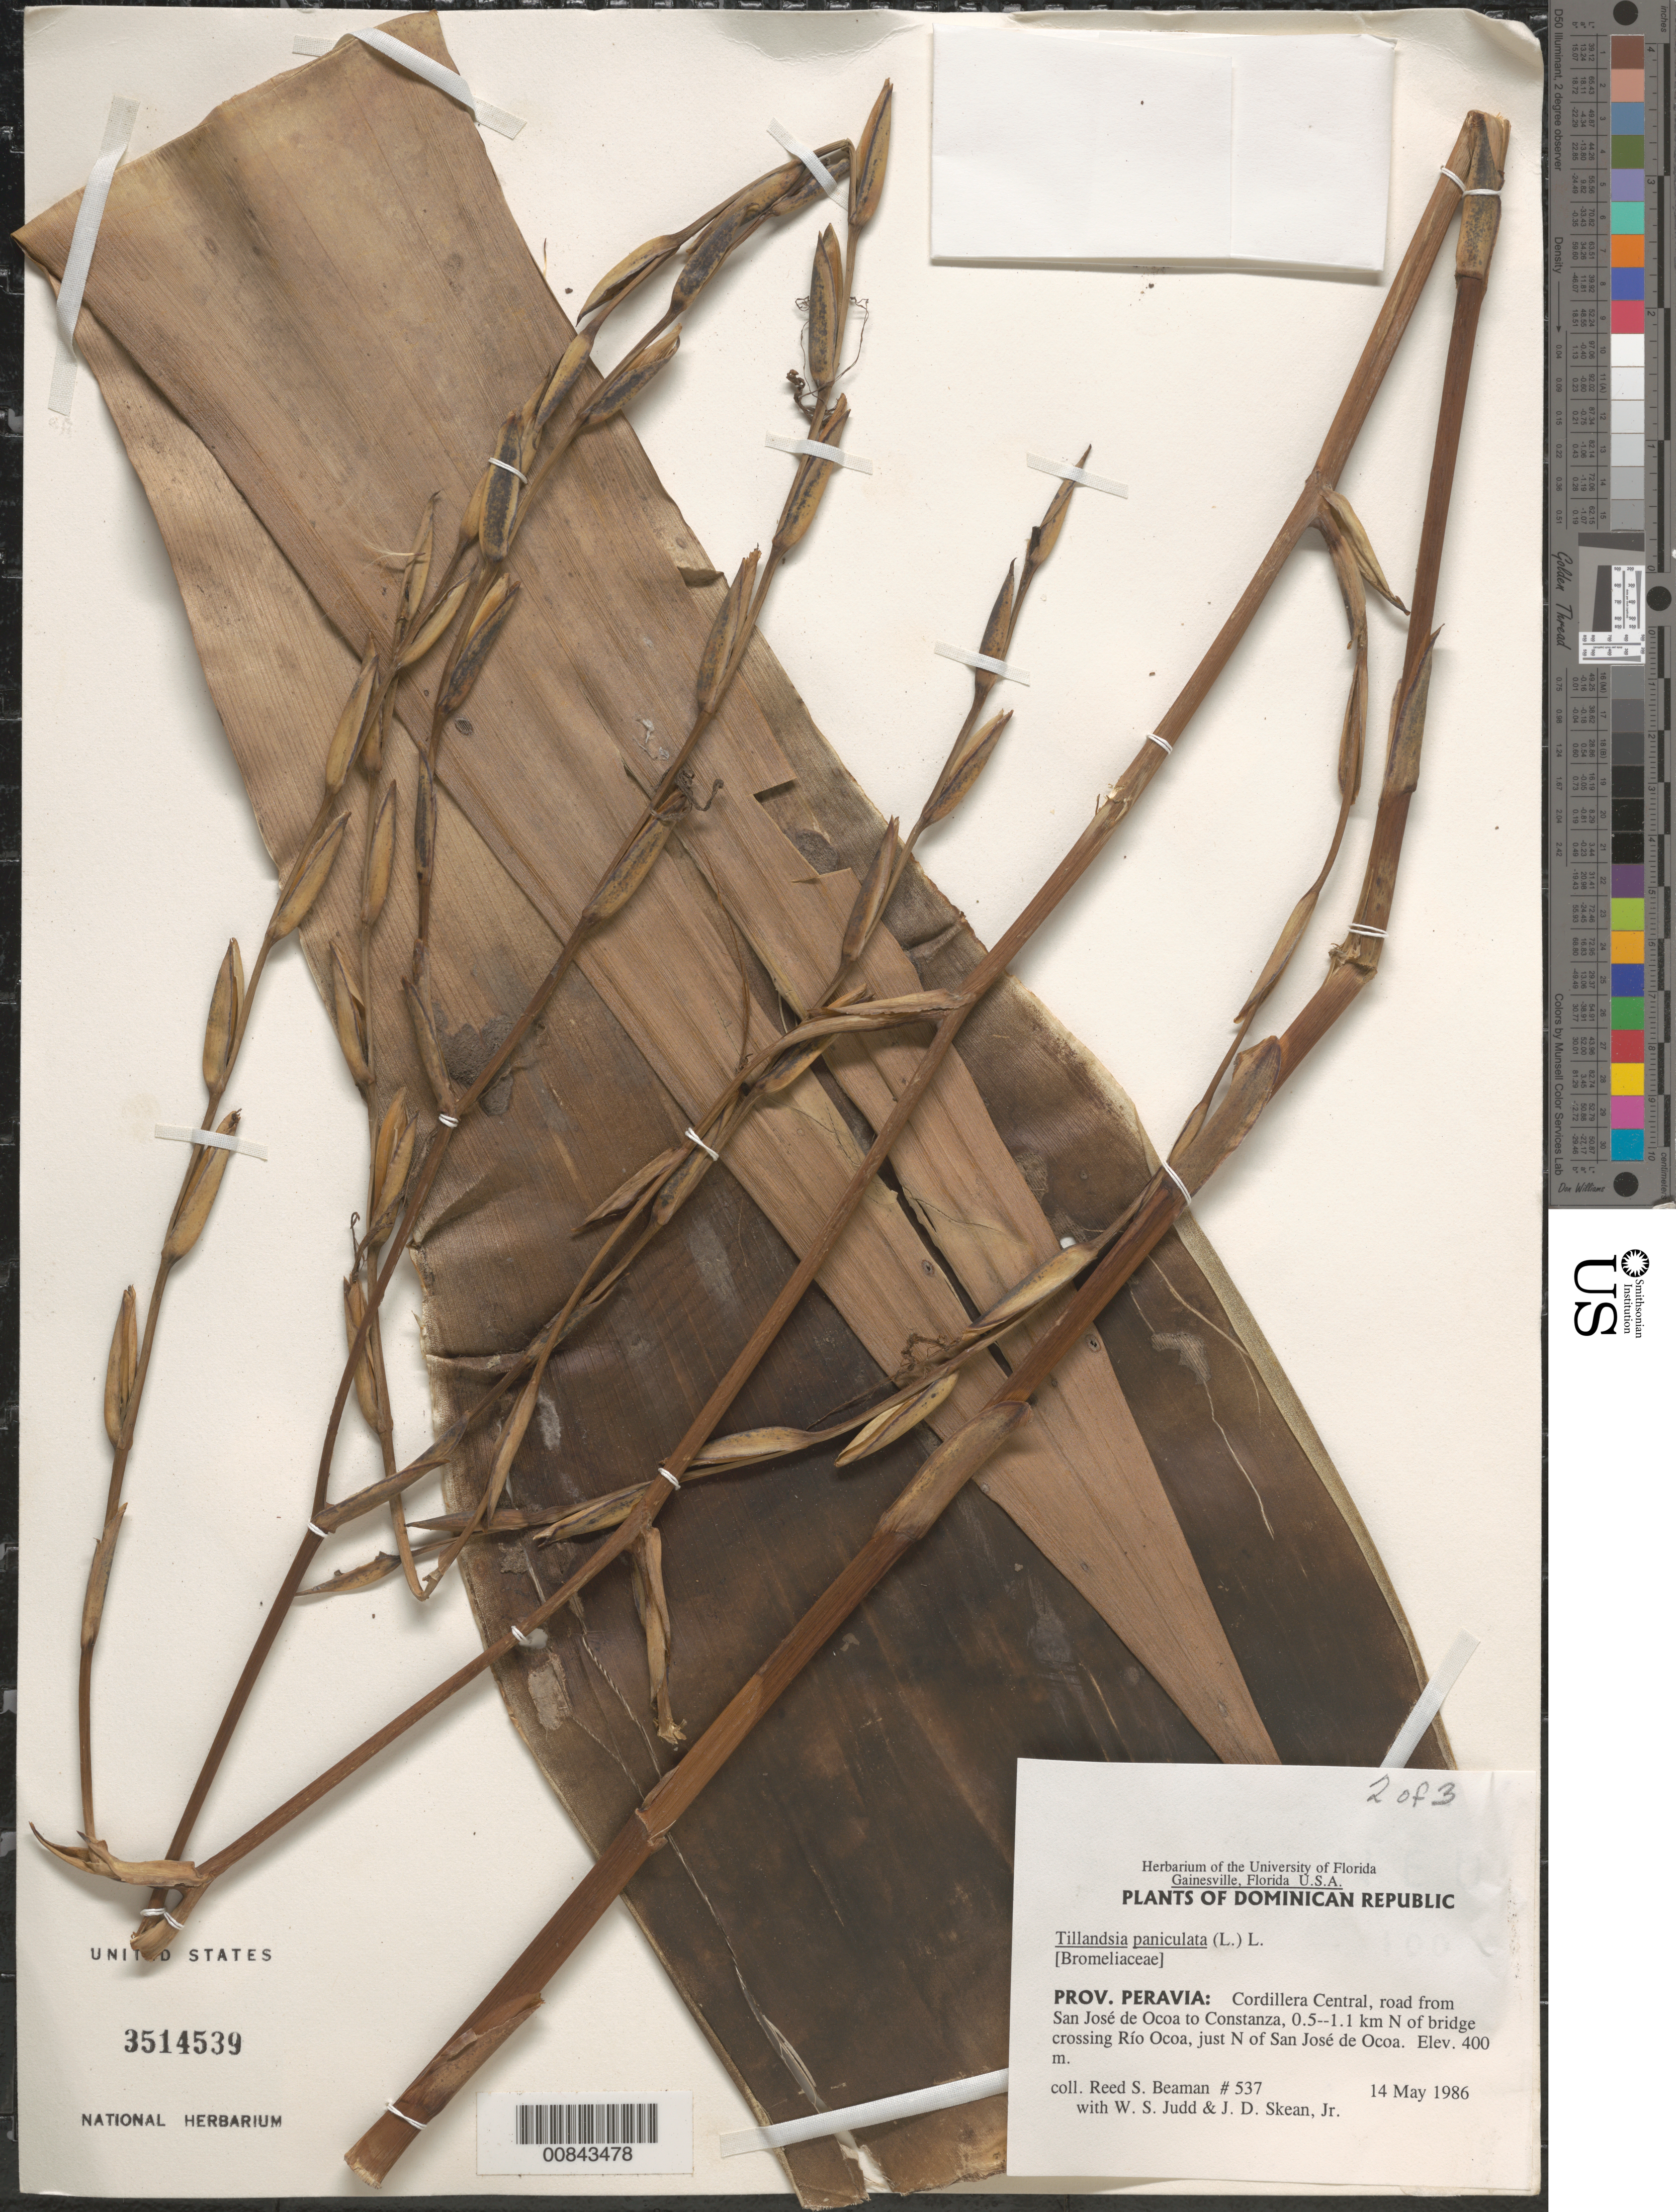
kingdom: Plantae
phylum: Tracheophyta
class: Liliopsida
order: Poales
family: Bromeliaceae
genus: Tillandsia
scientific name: Tillandsia paniculata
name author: (L.) L.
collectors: R. S. Beaman, W. S. Judd & J. D. Skean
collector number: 537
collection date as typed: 14 May 1986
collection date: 1986-05-14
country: Dominican Republic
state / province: Peravia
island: Hispaniola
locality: Cordillera Central, road from San José de Ocoa to Constanza, ) 0.5-1.1 km N of bridge crossing Río Ocoa, just N of San José de Ocoa.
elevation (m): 400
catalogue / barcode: US 3514539